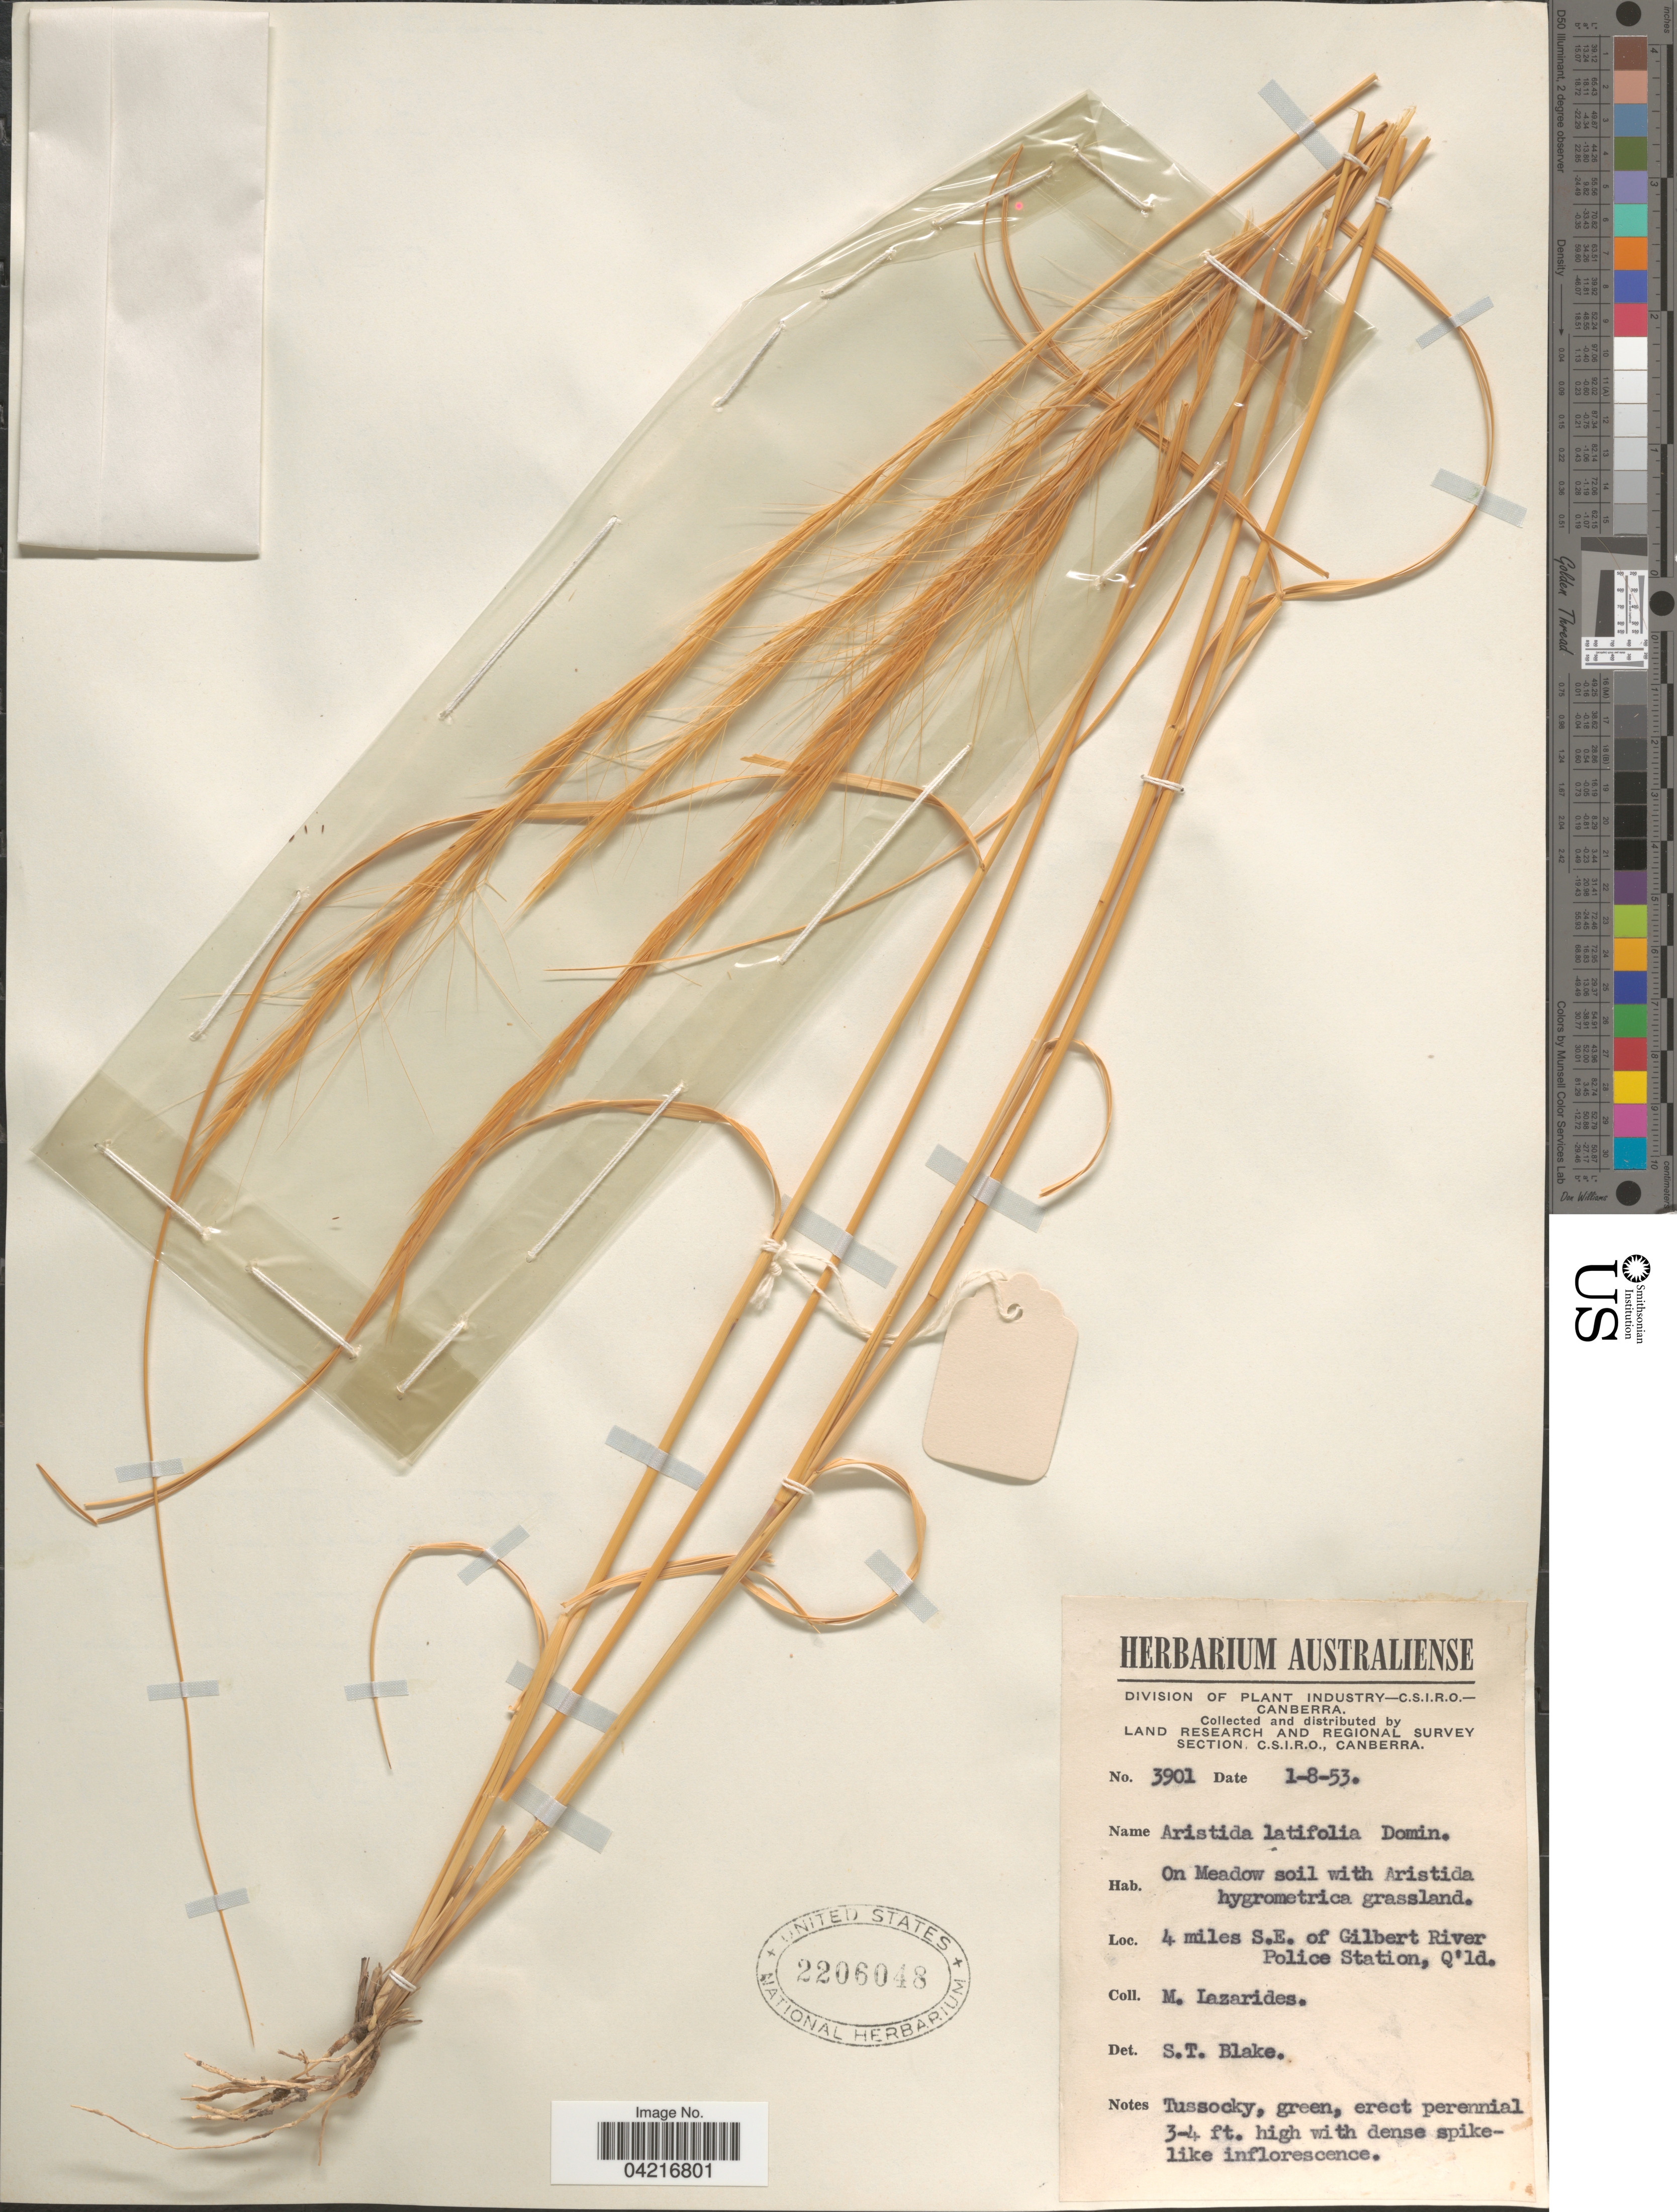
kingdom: Plantae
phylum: Tracheophyta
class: Liliopsida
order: Poales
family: Poaceae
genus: Aristida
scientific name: Aristida latifolia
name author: Domin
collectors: M. Lazarides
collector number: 3901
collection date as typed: Transcribed d/m/y: 1/8/53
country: Australia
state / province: Queensland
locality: Land Research and Regional Survey Section, C.S.I.R.O. 4 miles S.E. of Gilbert River. Police Station.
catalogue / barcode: US 2206048